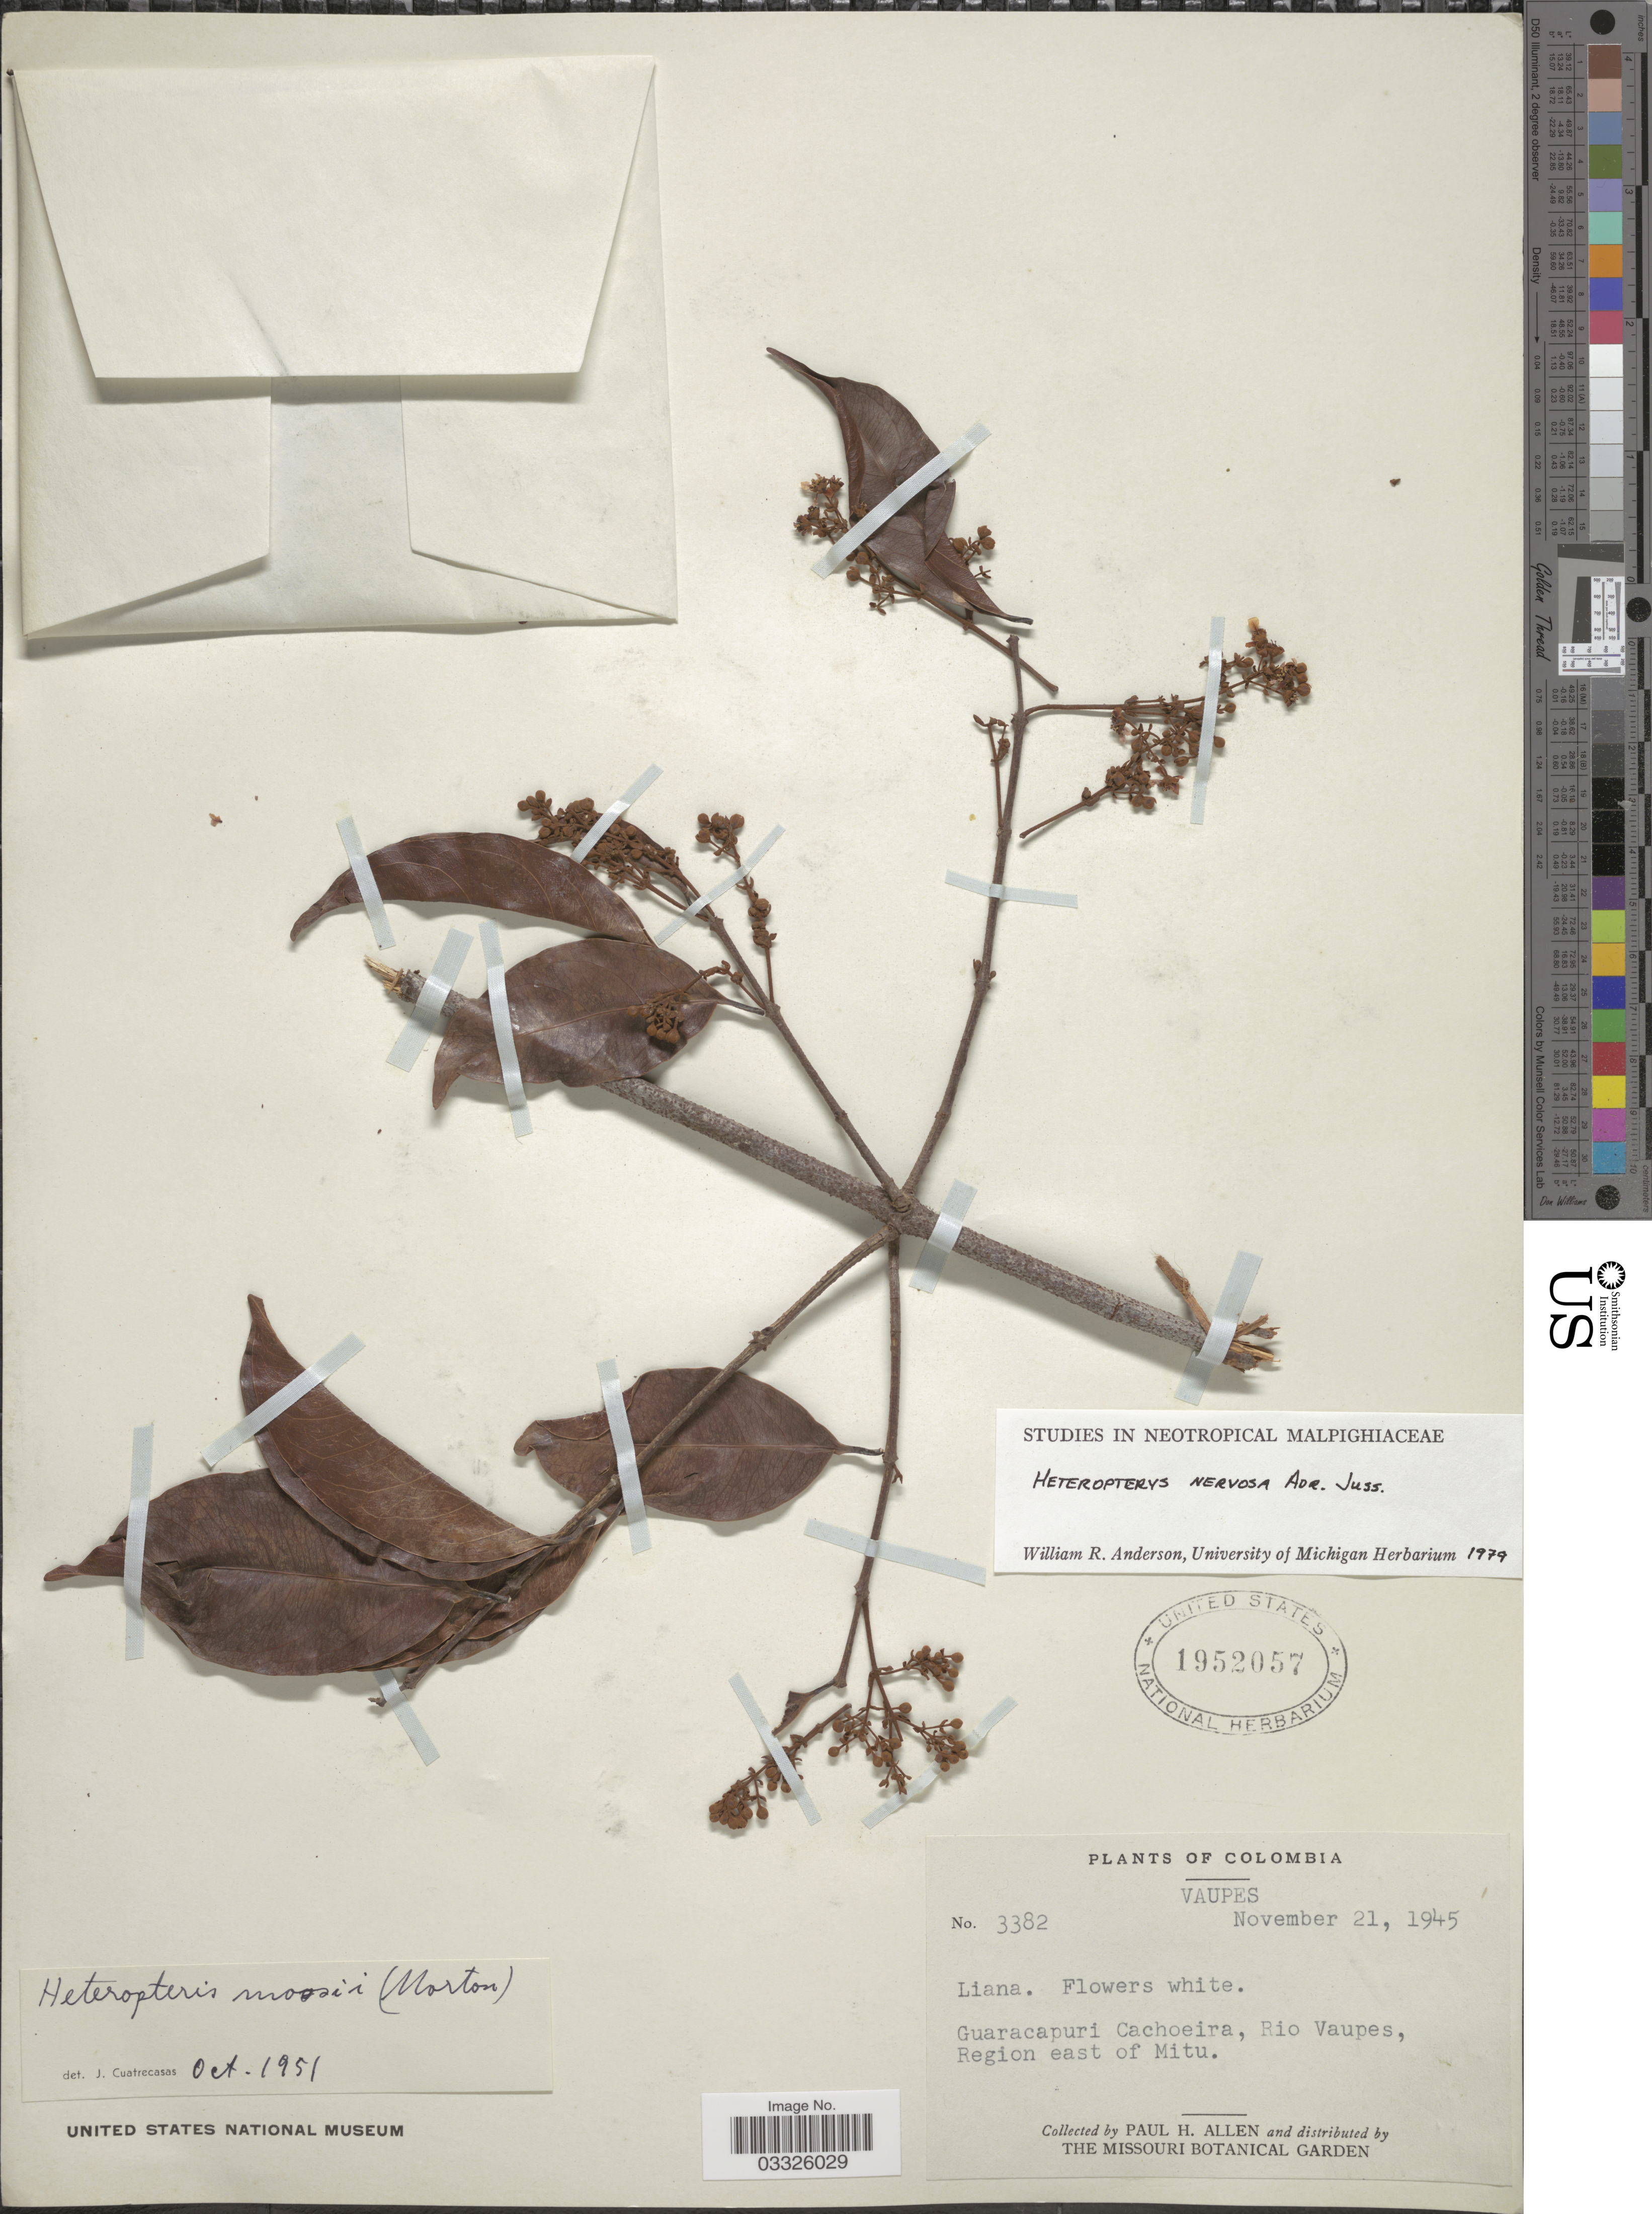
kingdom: Plantae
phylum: Tracheophyta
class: Magnoliopsida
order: Malpighiales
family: Malpighiaceae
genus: Heteropterys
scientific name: Heteropterys nervosa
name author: A. Juss.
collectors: P. H. Allen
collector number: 3382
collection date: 1945-11-21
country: Colombia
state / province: Vaupés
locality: Guaracapuri Cachoeira, Rio Vaupes, Region east of Mitu.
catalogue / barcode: US 1952057